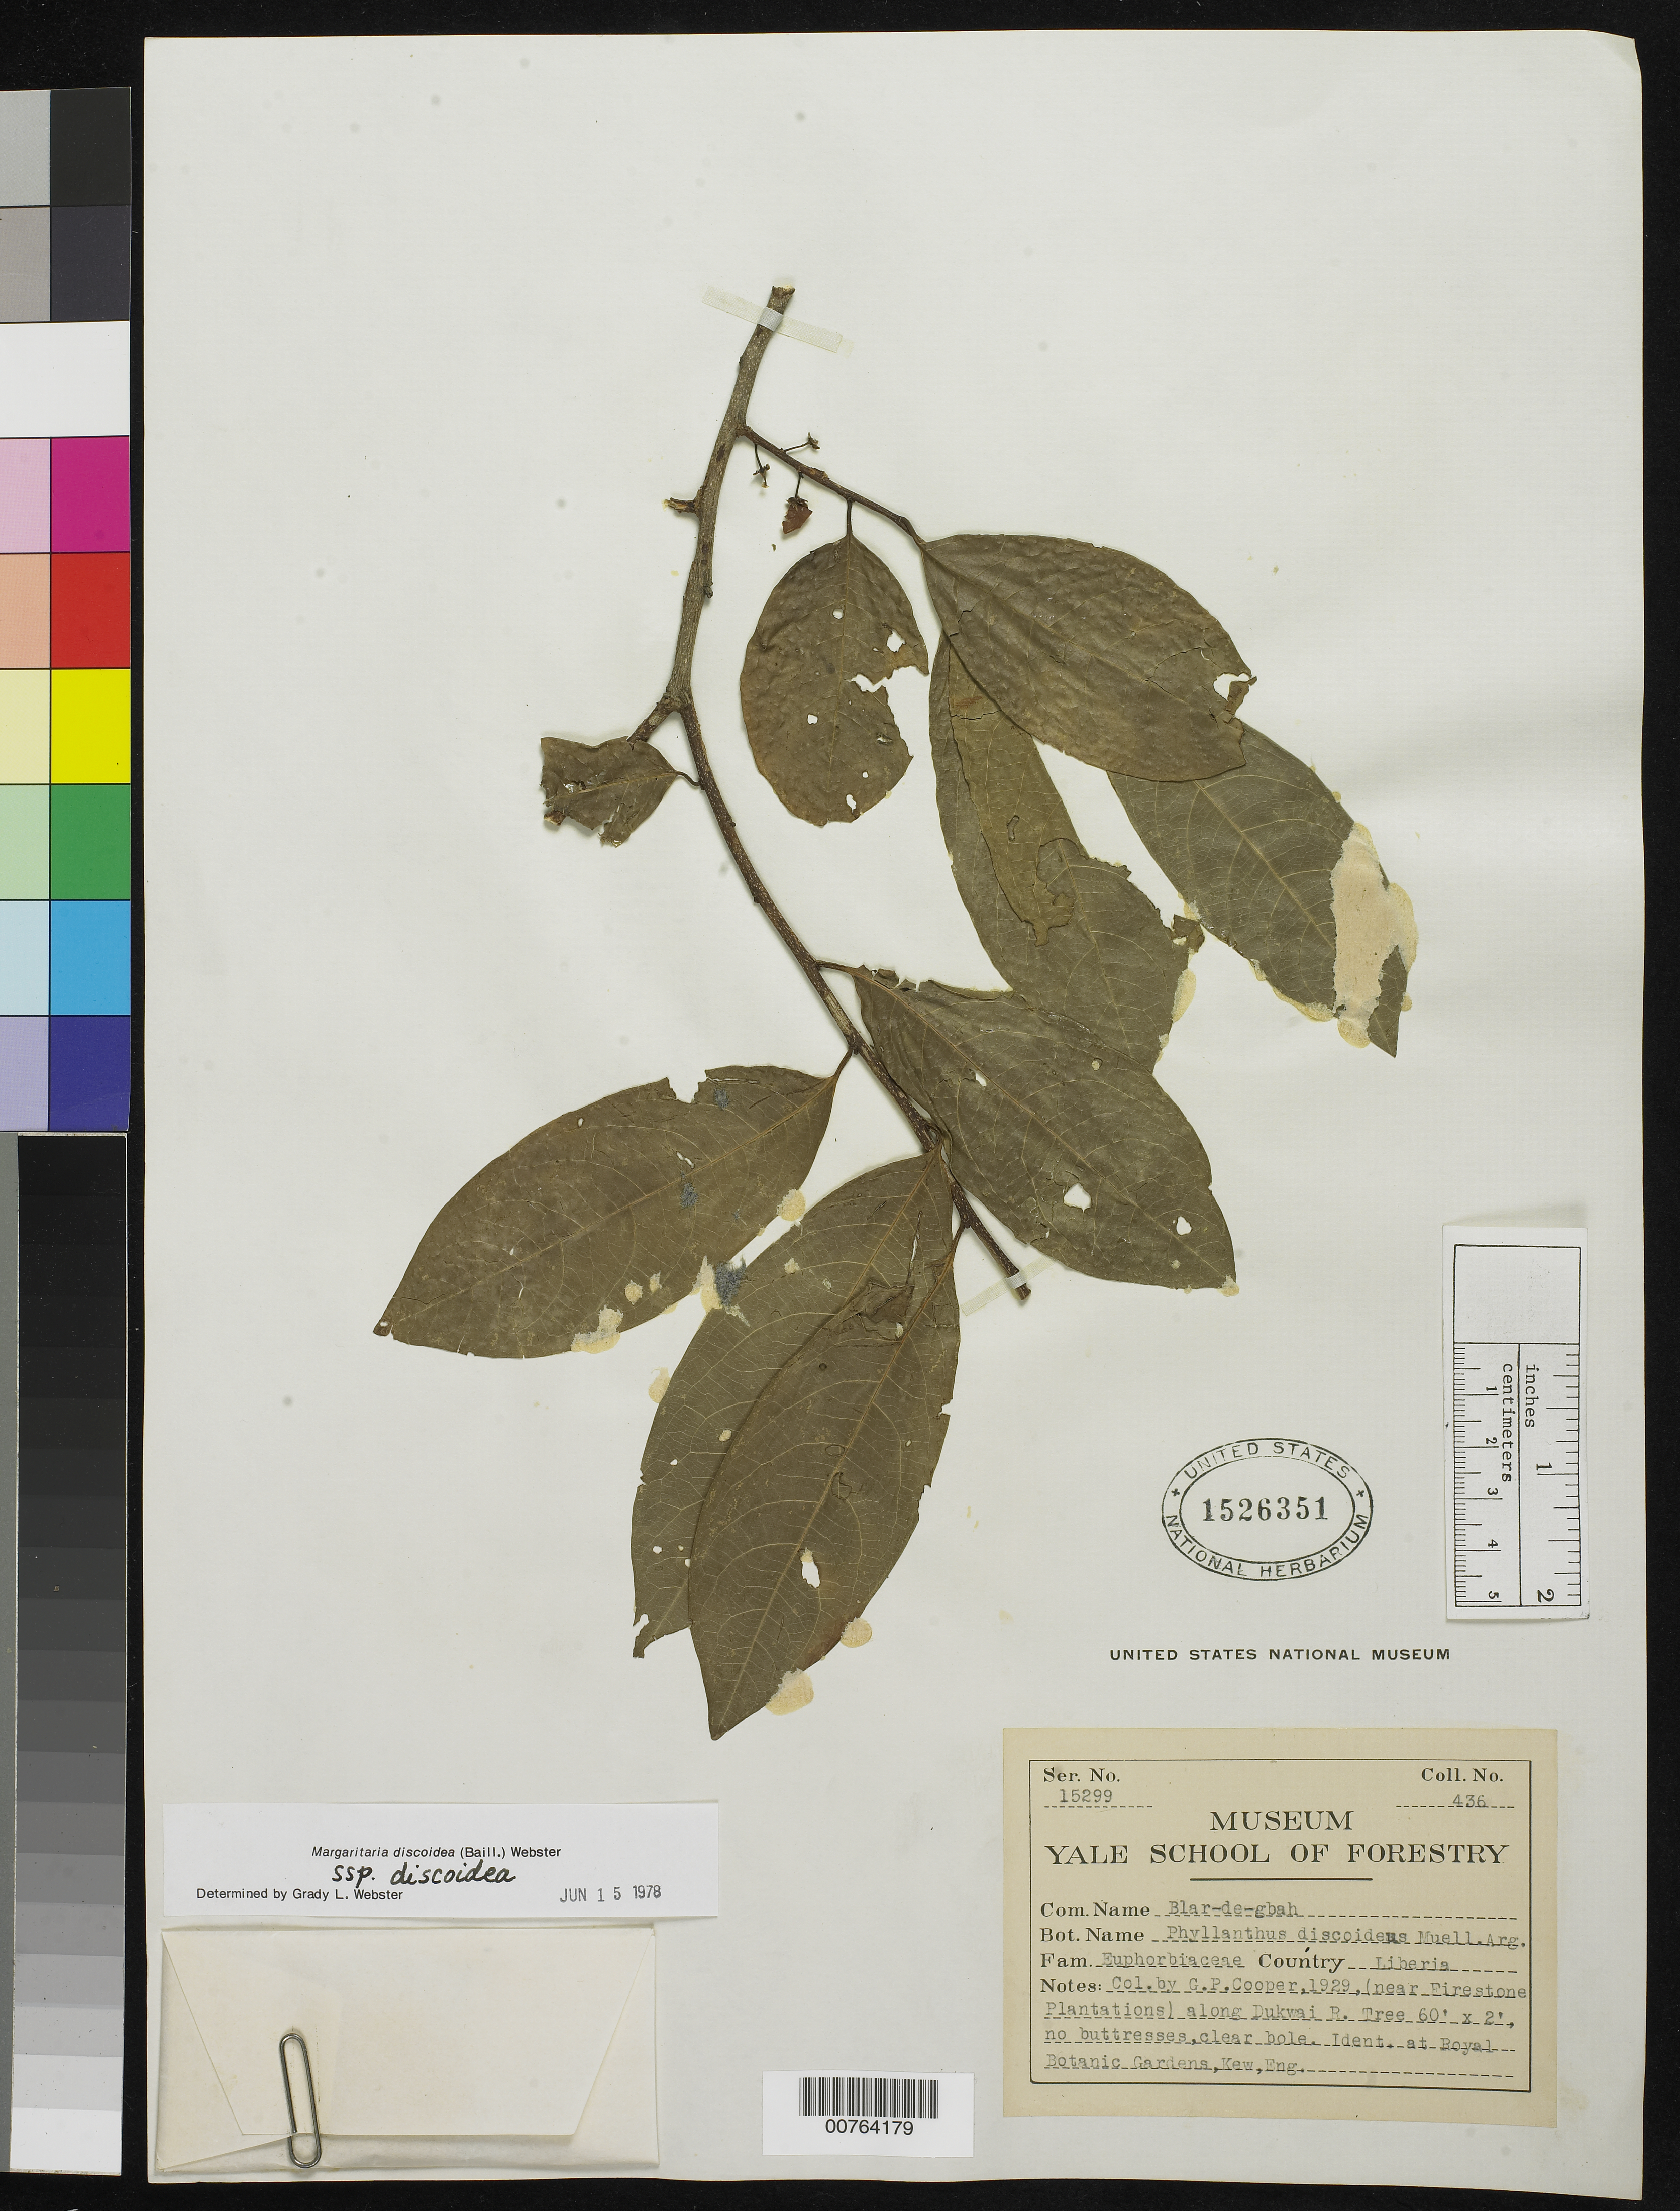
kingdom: Plantae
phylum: Tracheophyta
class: Magnoliopsida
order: Malpighiales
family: Phyllanthaceae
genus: Margaritaria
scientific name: Margaritaria discoidea subsp. discoidea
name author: (Baill.) G.L. Webster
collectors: G. Cooper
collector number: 436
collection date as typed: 1929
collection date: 1929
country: Liberia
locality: (near Firestone Plantations) along Dukwai River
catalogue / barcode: US 1526351